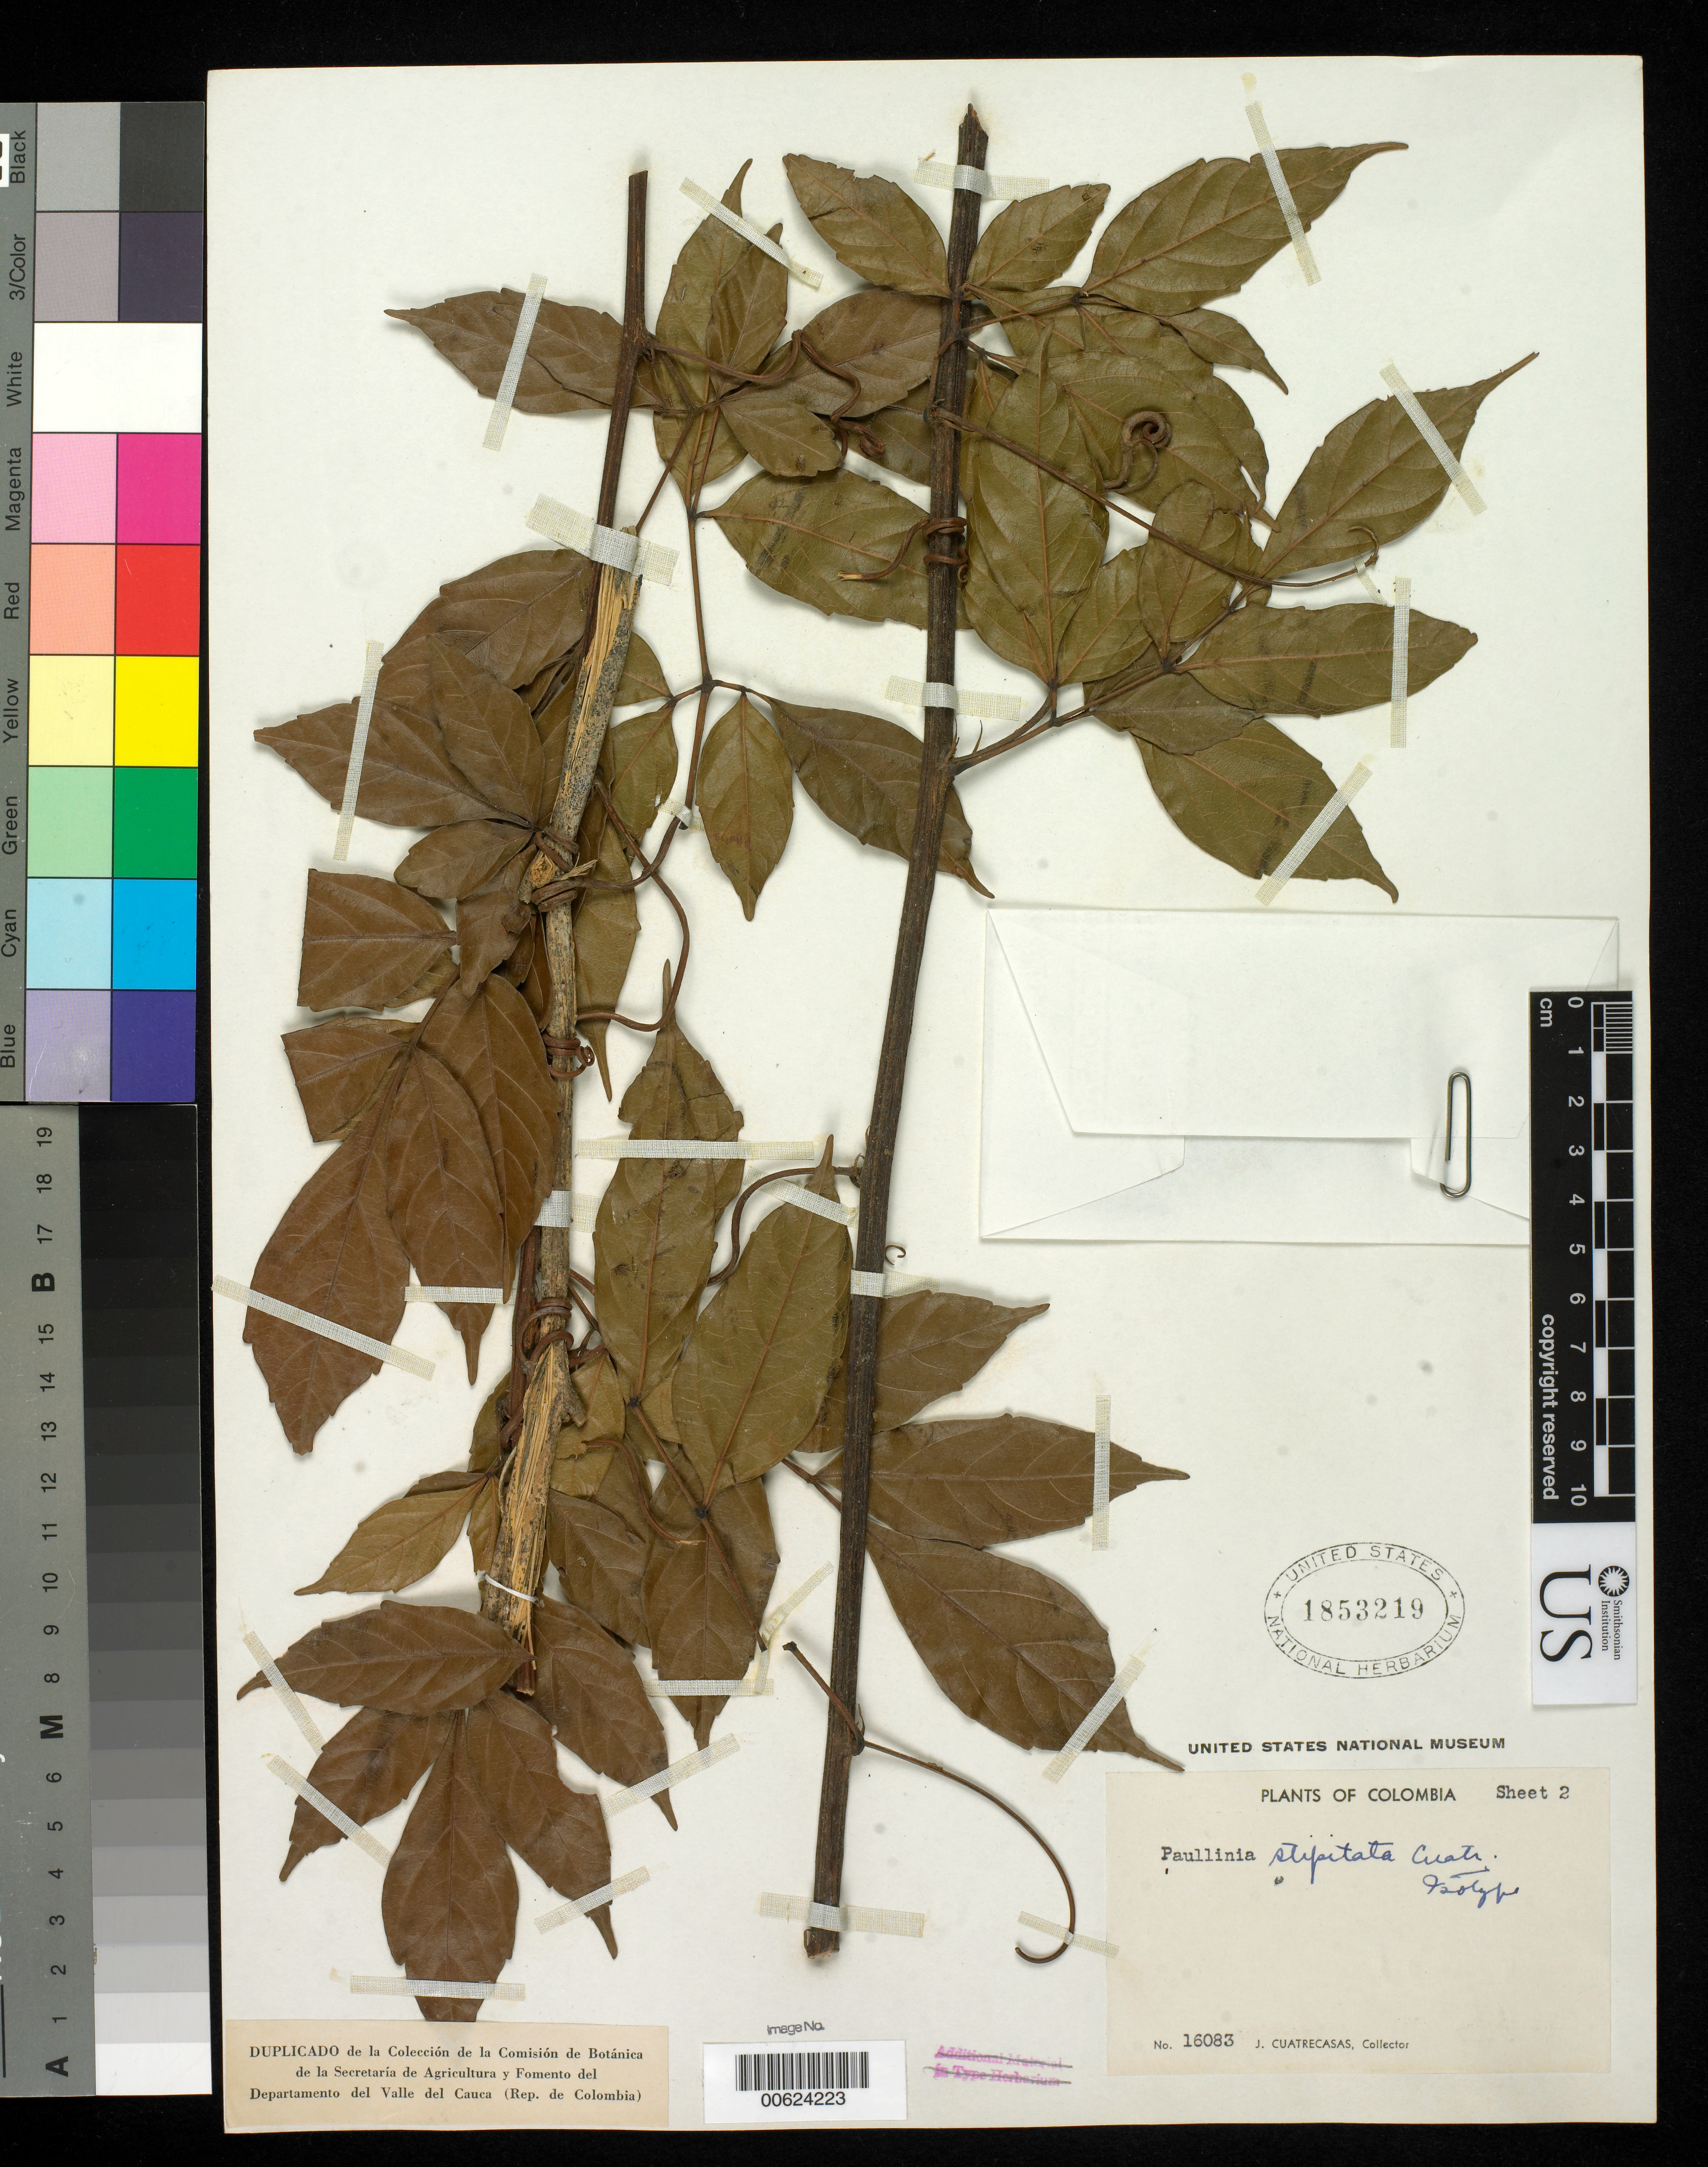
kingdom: Plantae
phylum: Tracheophyta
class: Magnoliopsida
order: Sapindales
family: Sapindaceae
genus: Paullinia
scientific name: Paullinia stipitata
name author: Cuatrec.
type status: Isotype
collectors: J. Cuatrecasas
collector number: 16083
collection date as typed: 11 Aug 1944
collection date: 1944-08-11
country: Colombia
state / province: Valle del Cauca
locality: Costa del Pacifico, Rio Yurumangui, entre el Aguacate y Quebrada de la Yuca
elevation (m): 40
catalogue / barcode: US 1853219